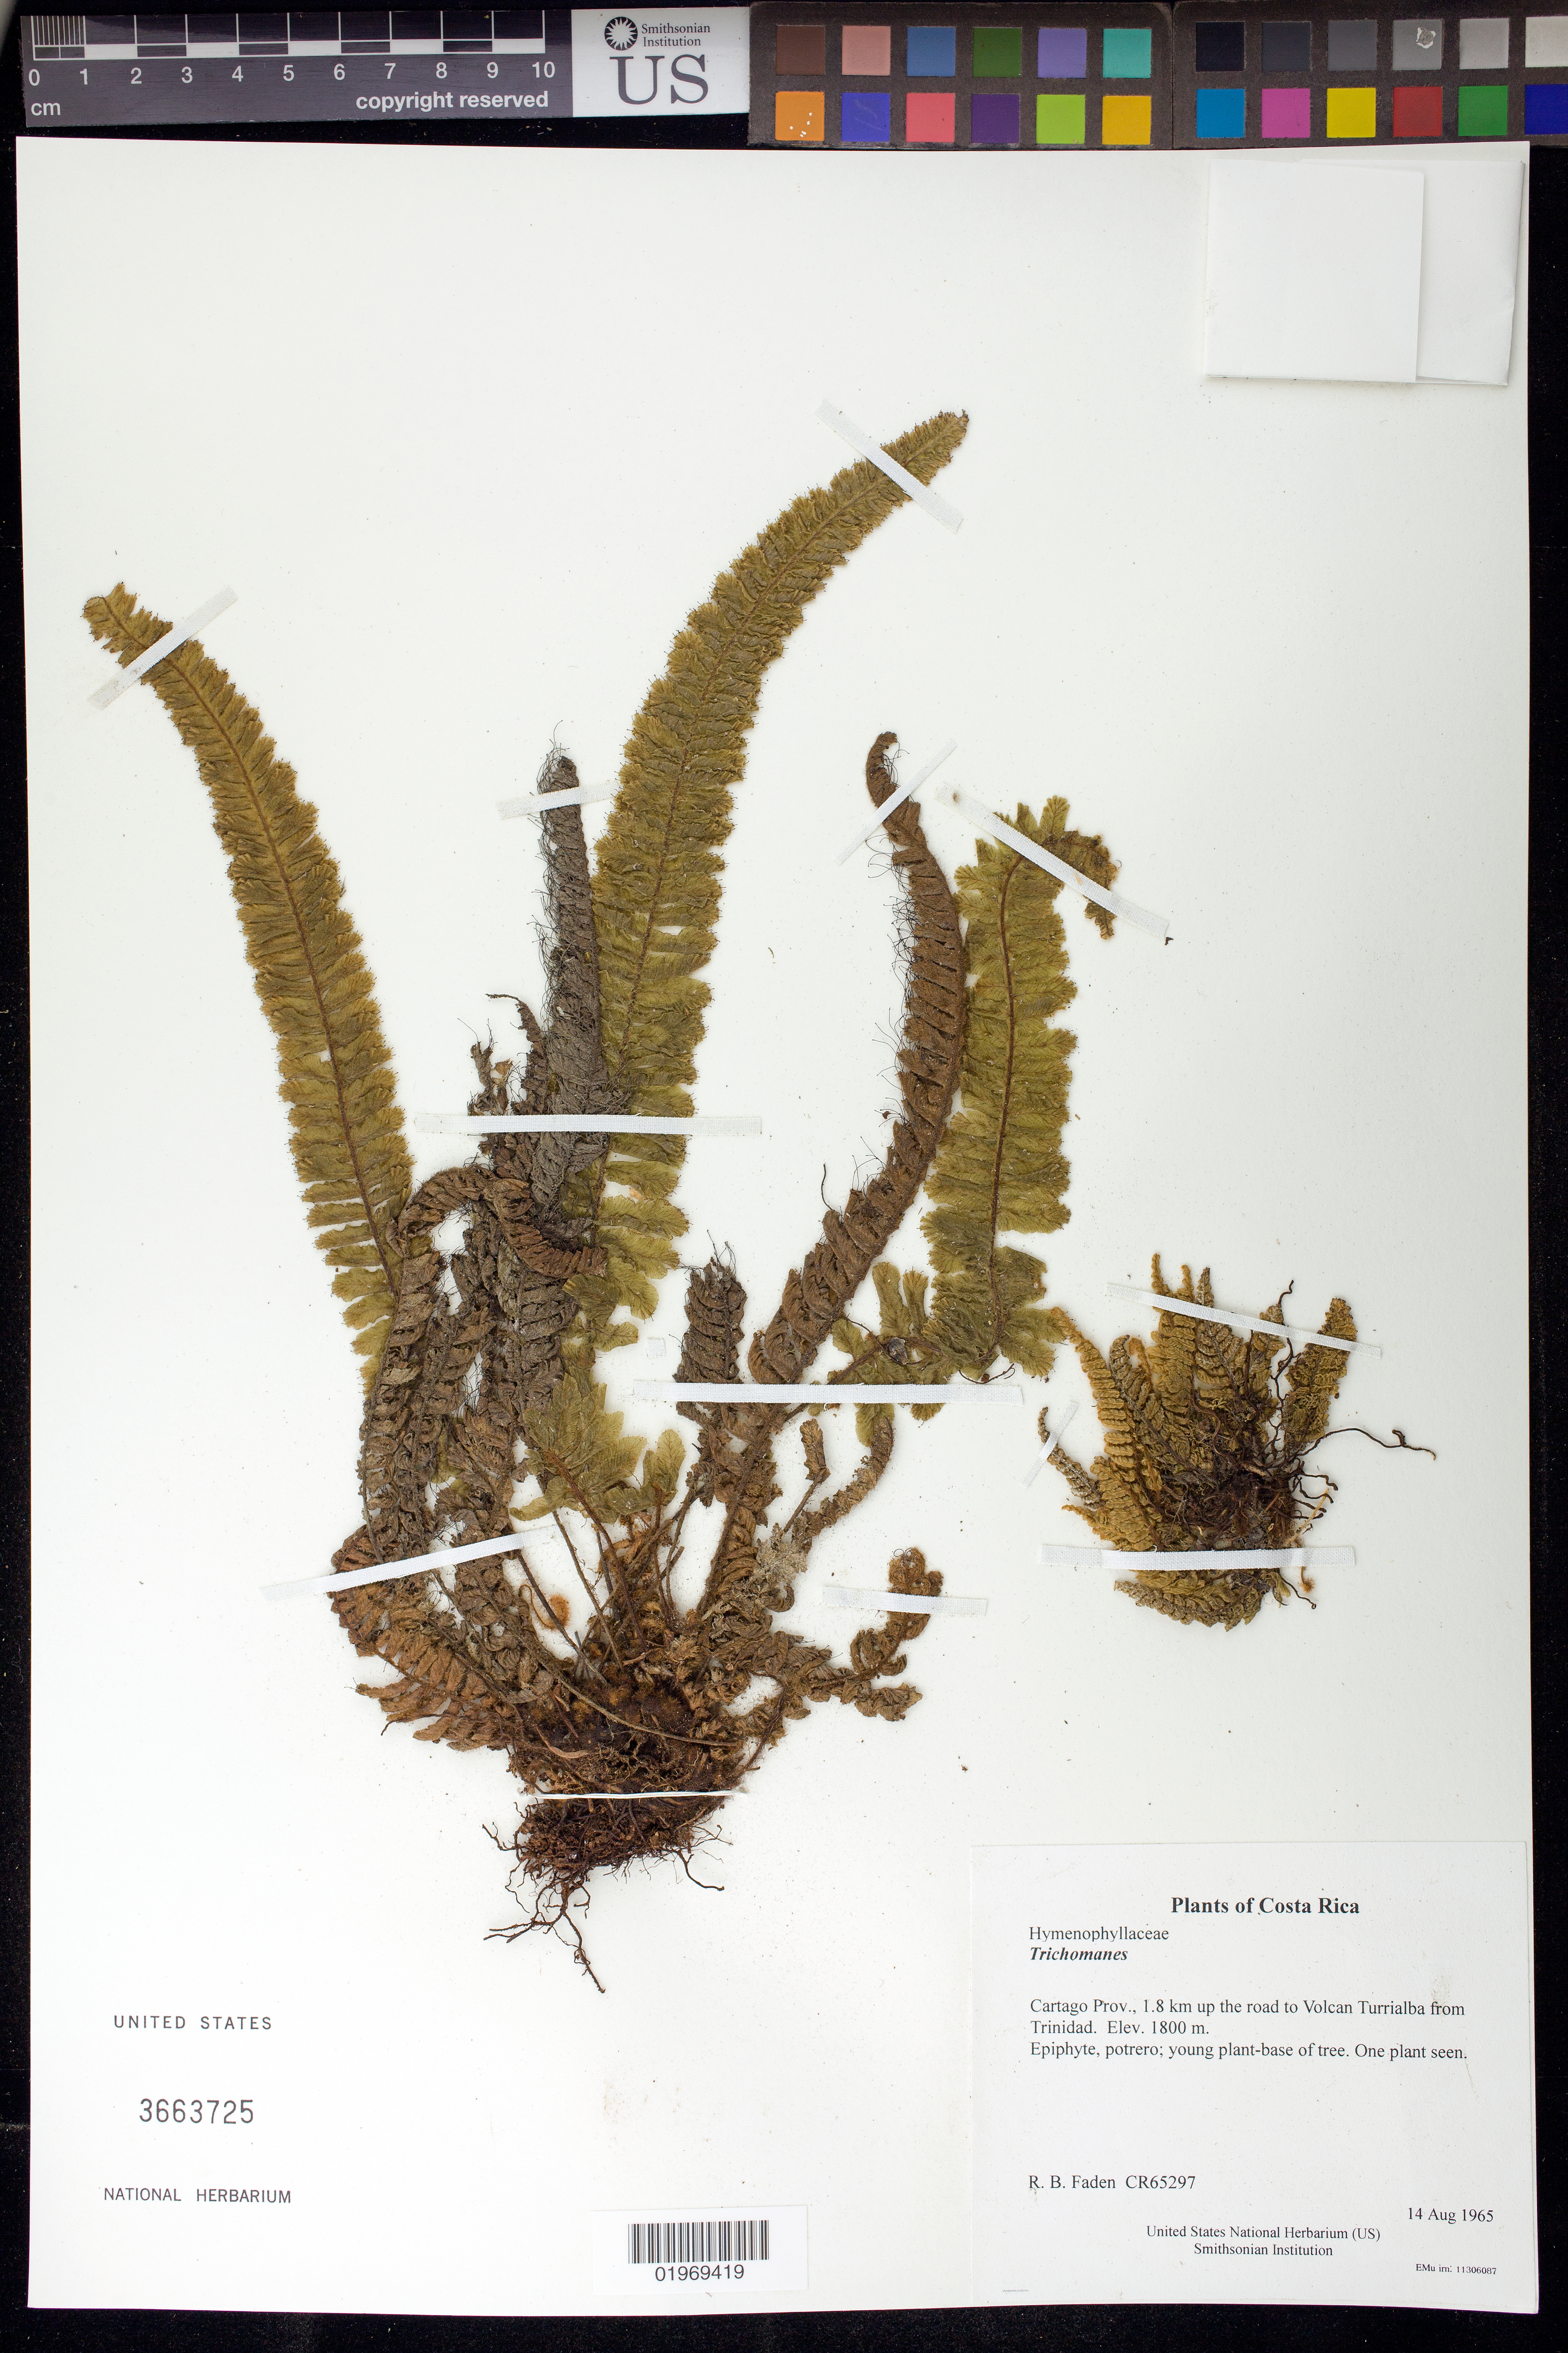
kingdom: Plantae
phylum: Tracheophyta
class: Polypodiopsida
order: Hymenophyllales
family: Hymenophyllaceae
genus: Trichomanes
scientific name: Trichomanes sp.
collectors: R. B. Faden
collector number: CR65297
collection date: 1965-08-14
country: Costa Rica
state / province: Cartago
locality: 1.8 km up the road to Volcan Turrialba from Trinidad.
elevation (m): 1800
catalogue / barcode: US 3663725